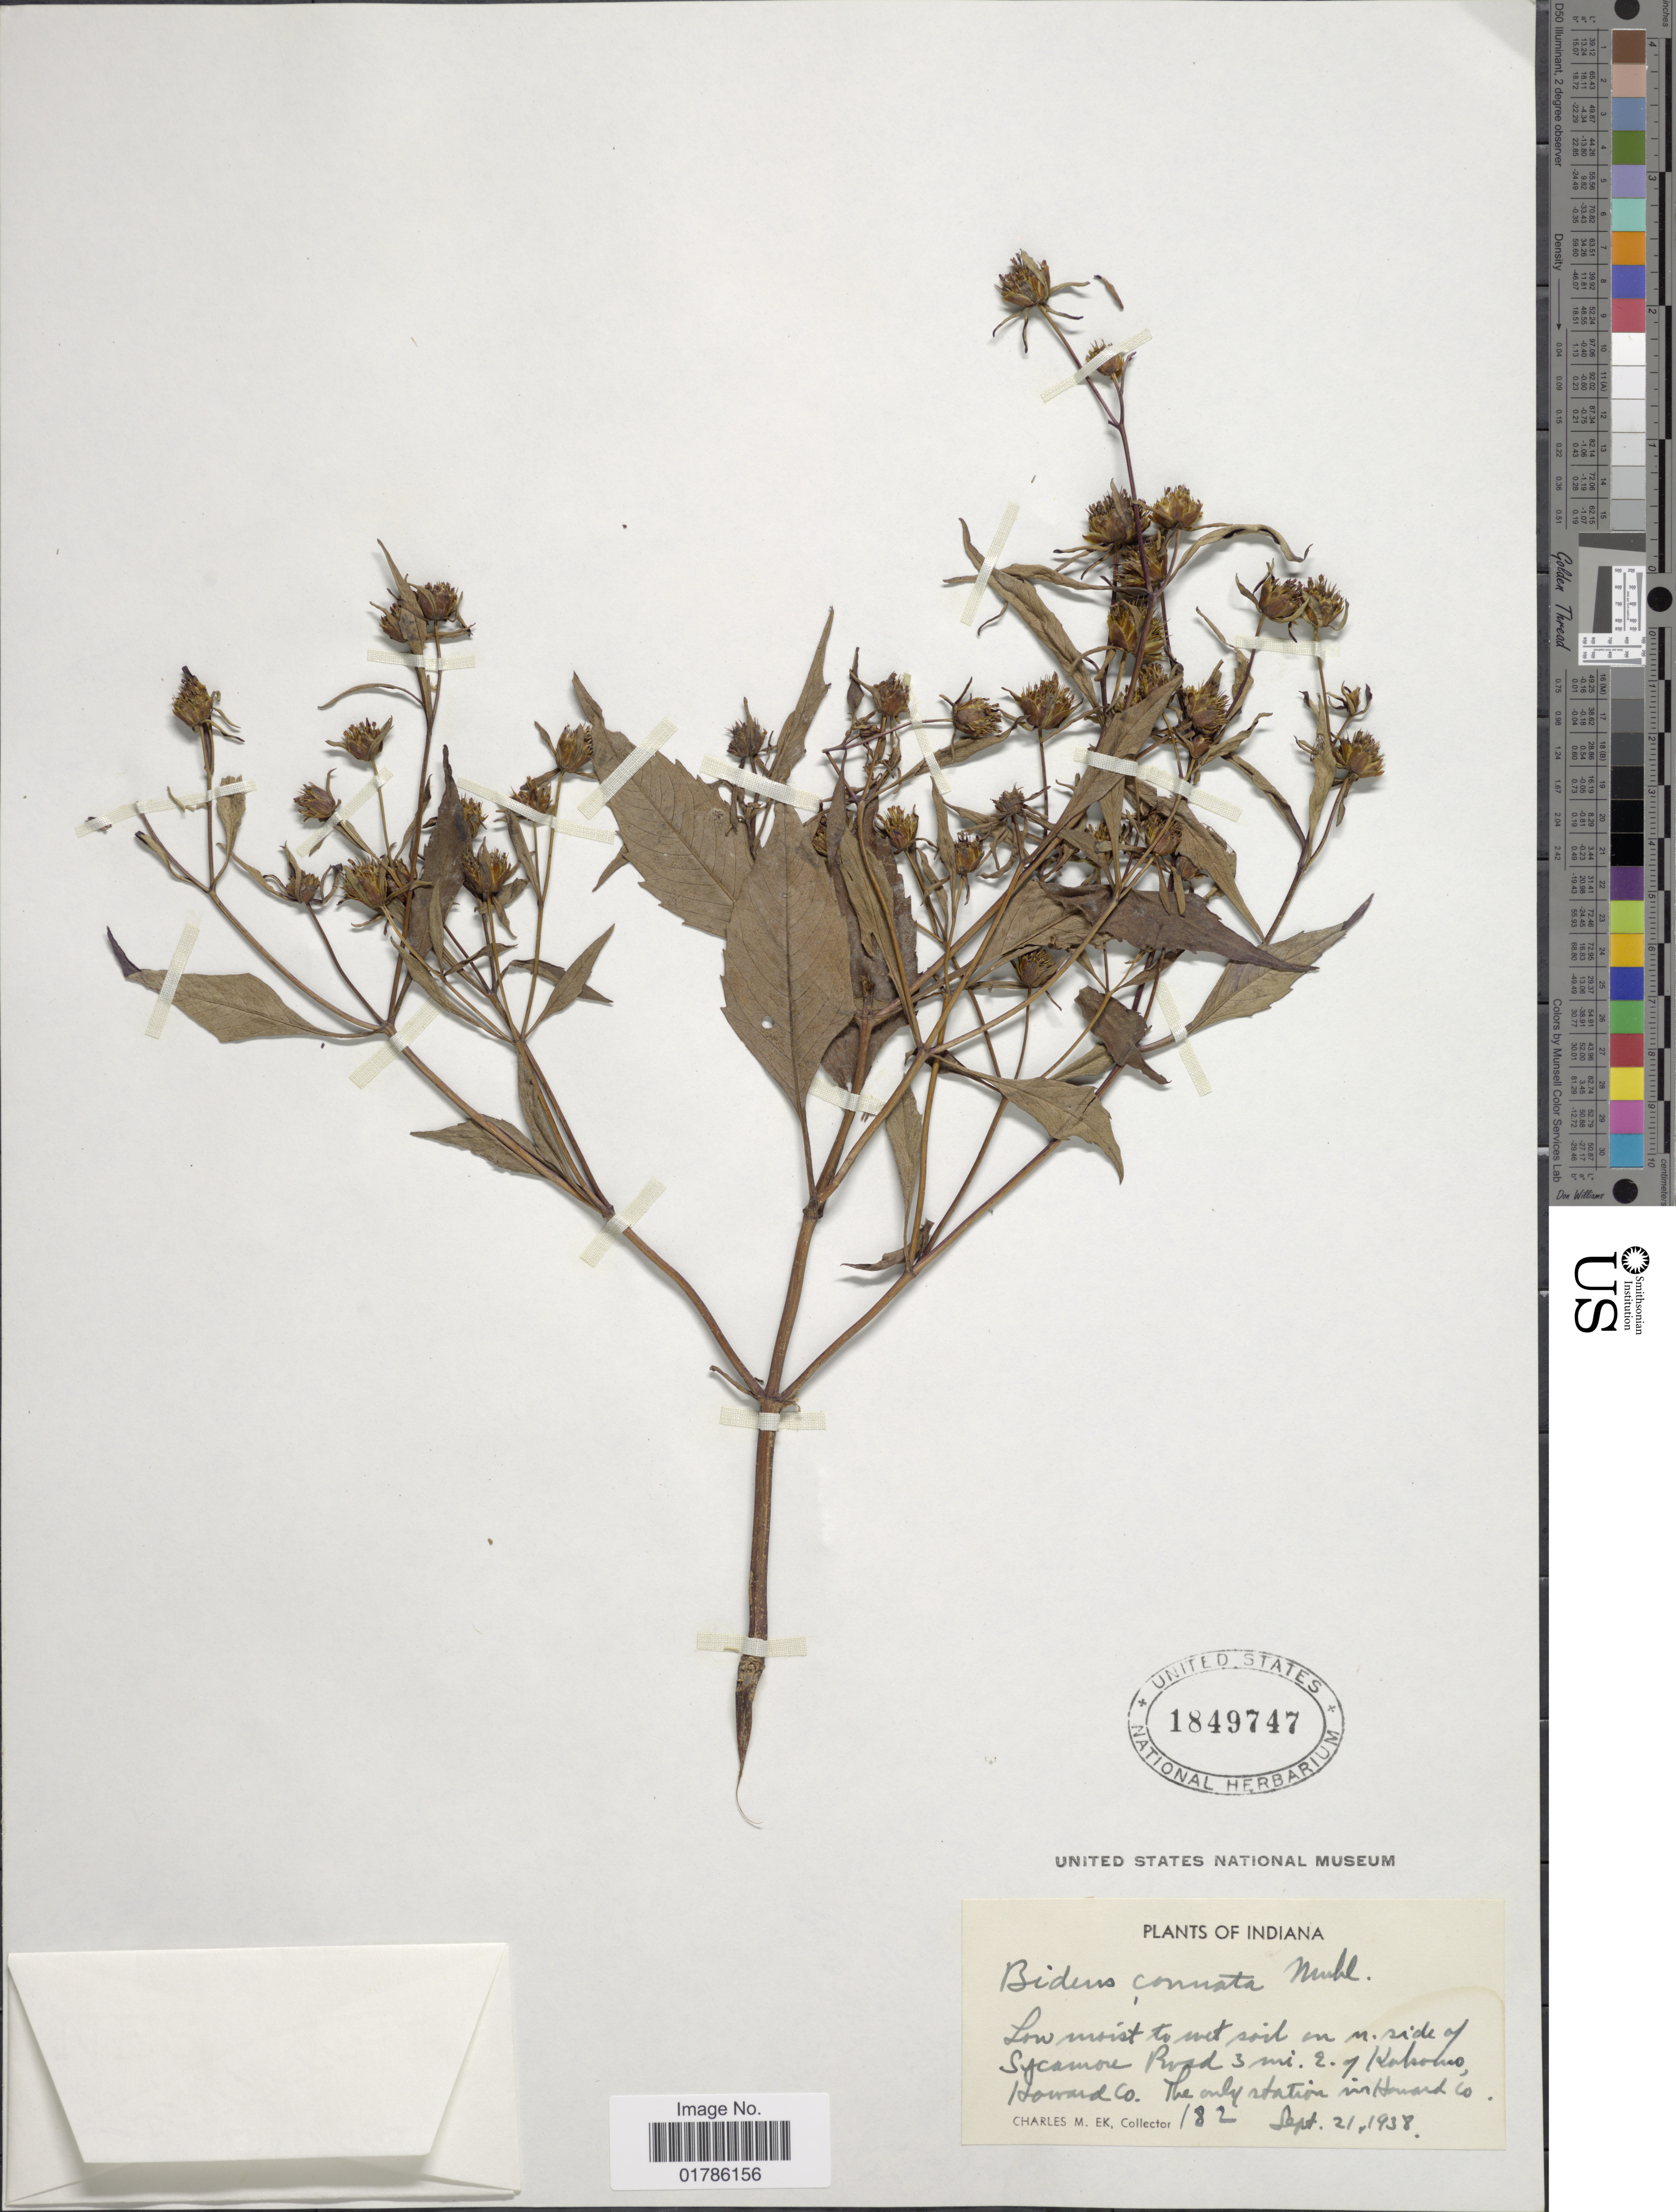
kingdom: Plantae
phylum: Tracheophyta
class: Magnoliopsida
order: Asterales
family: Asteraceae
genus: Bidens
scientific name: Bidens connata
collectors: C. Ek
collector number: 182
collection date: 1938-09-21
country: United States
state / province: Indiana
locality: N. side of Sycamore Road 3 mi. 2. of Kokomo, Howard Co., the only station in Howard Co.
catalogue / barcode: US 1849747